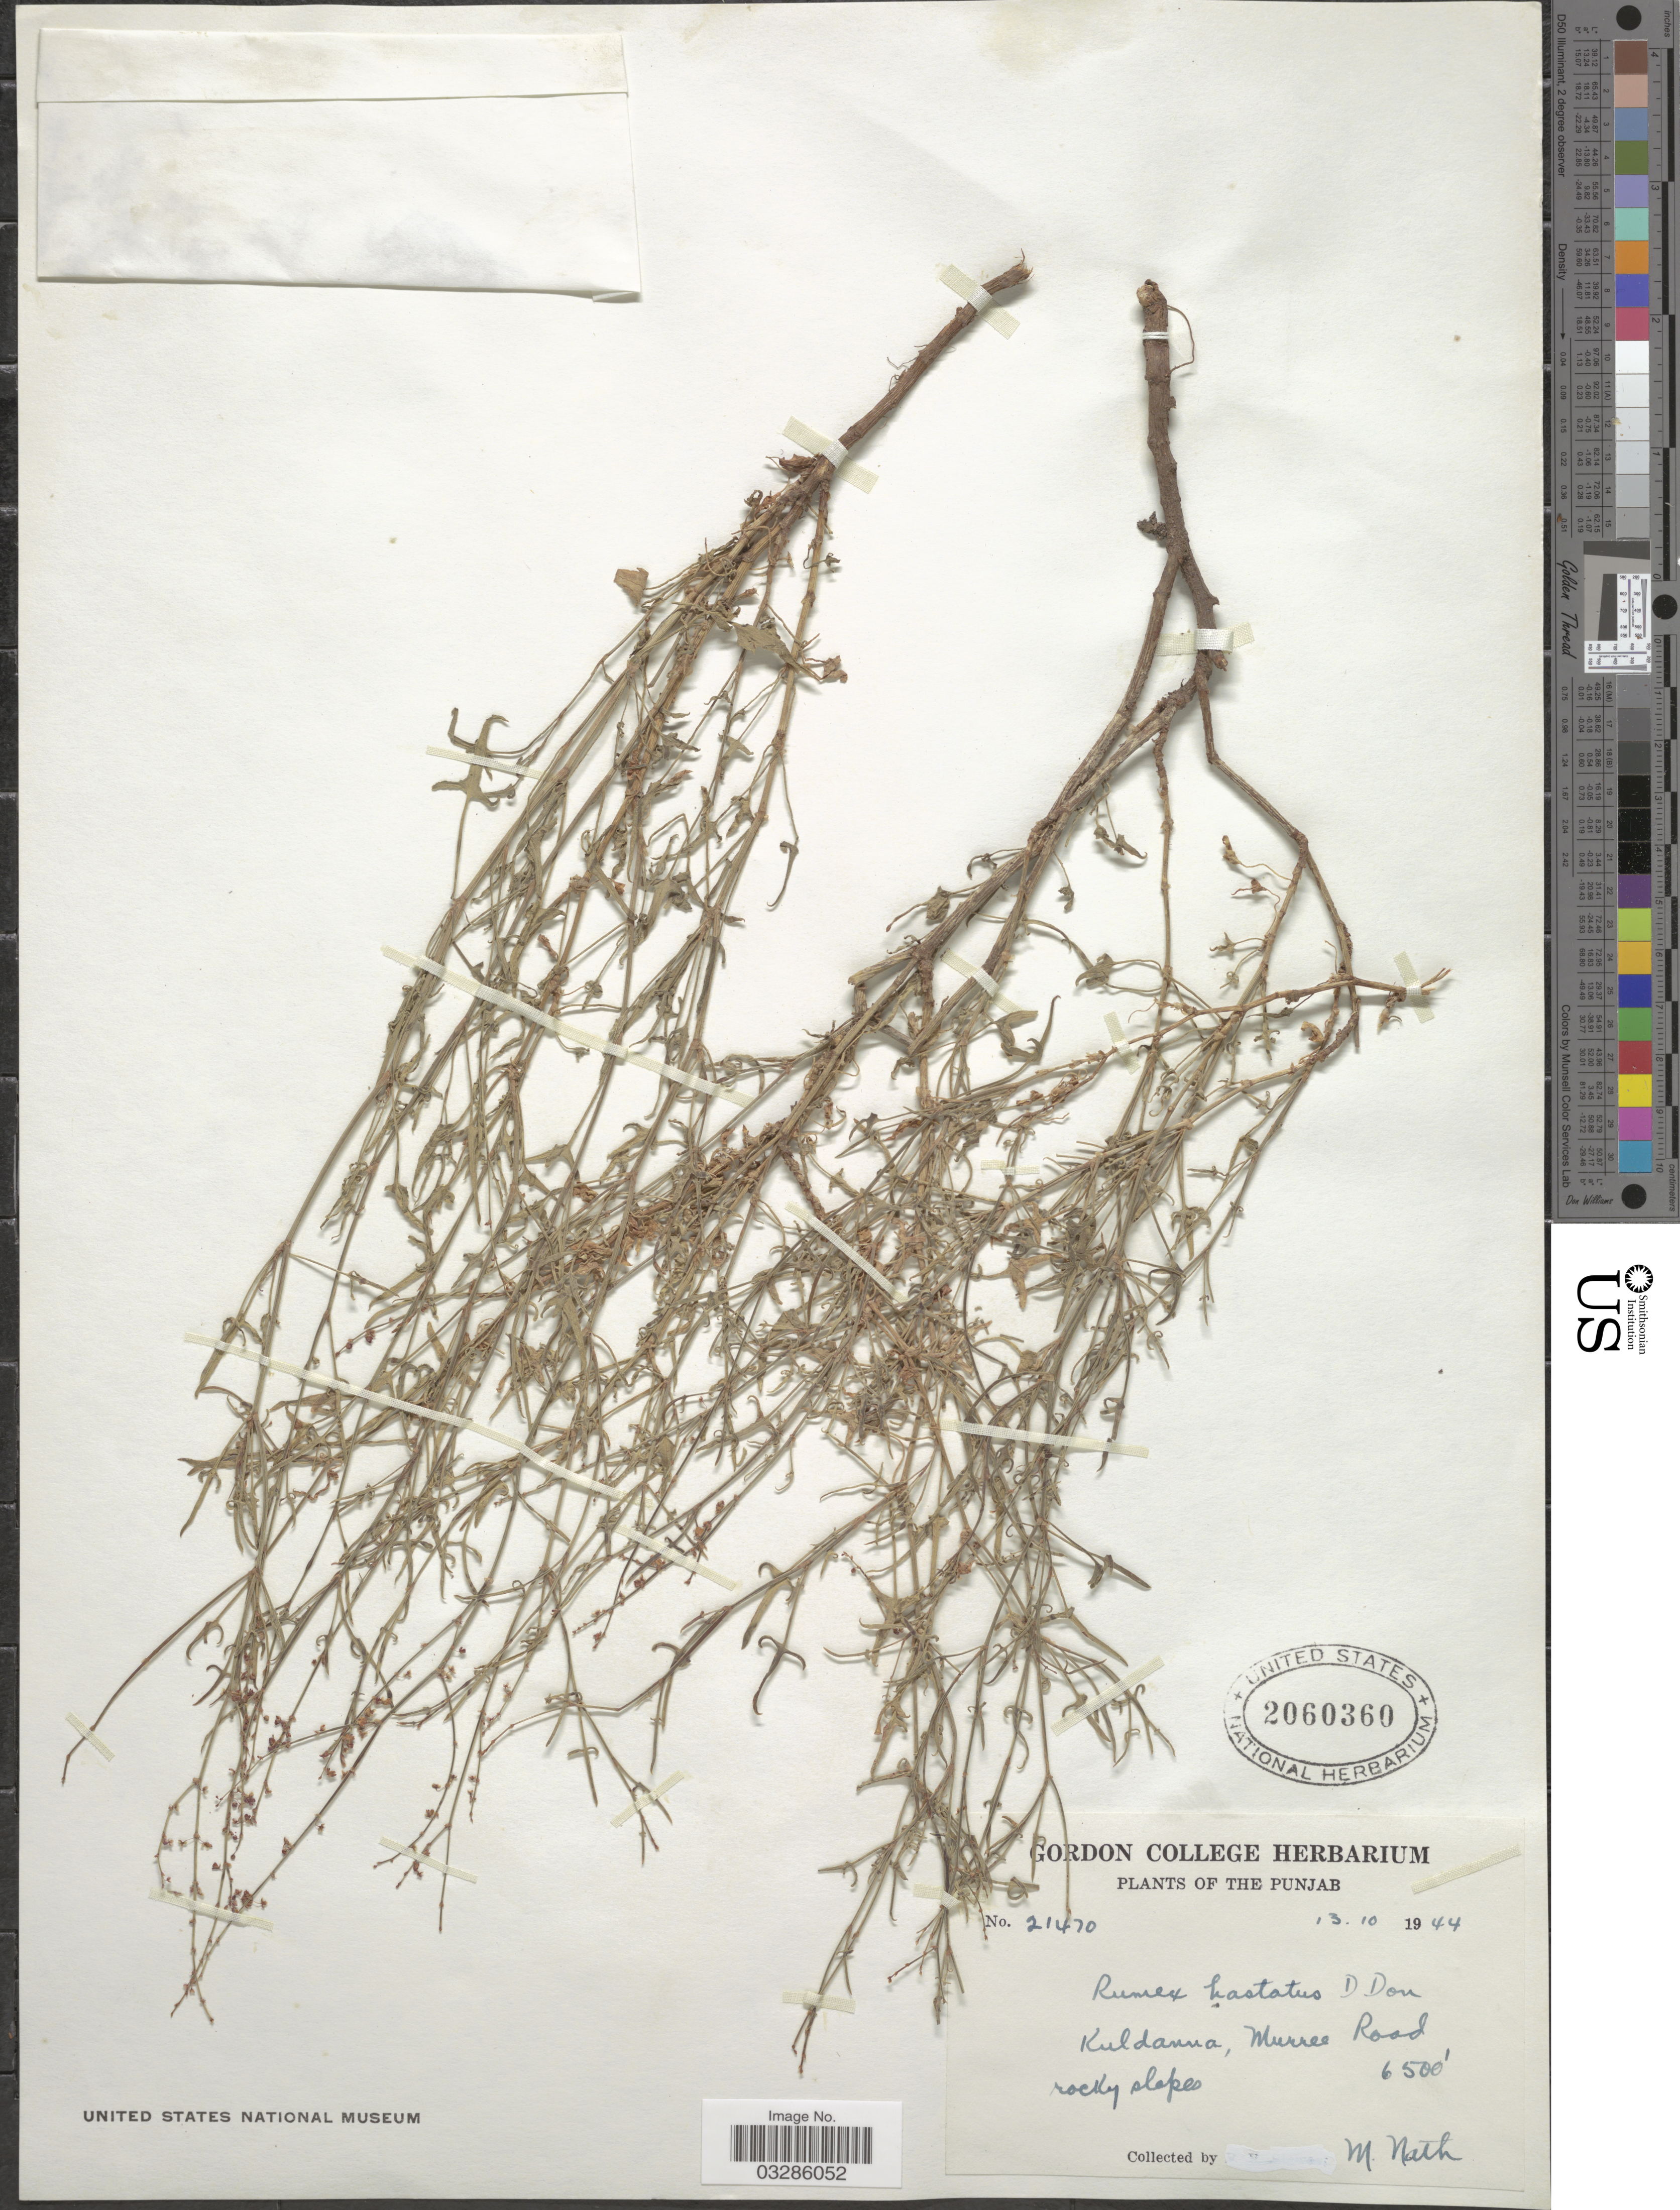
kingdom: Plantae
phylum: Tracheophyta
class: Magnoliopsida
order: Caryophyllales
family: Polygonaceae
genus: Rumex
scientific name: Rumex hastatus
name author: D. Don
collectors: M. Nath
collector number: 21470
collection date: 1944-10-13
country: Pakistan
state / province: Punjab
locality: The Punjab, Kuldanna, Murree Road.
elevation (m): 1981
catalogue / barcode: US 2060360